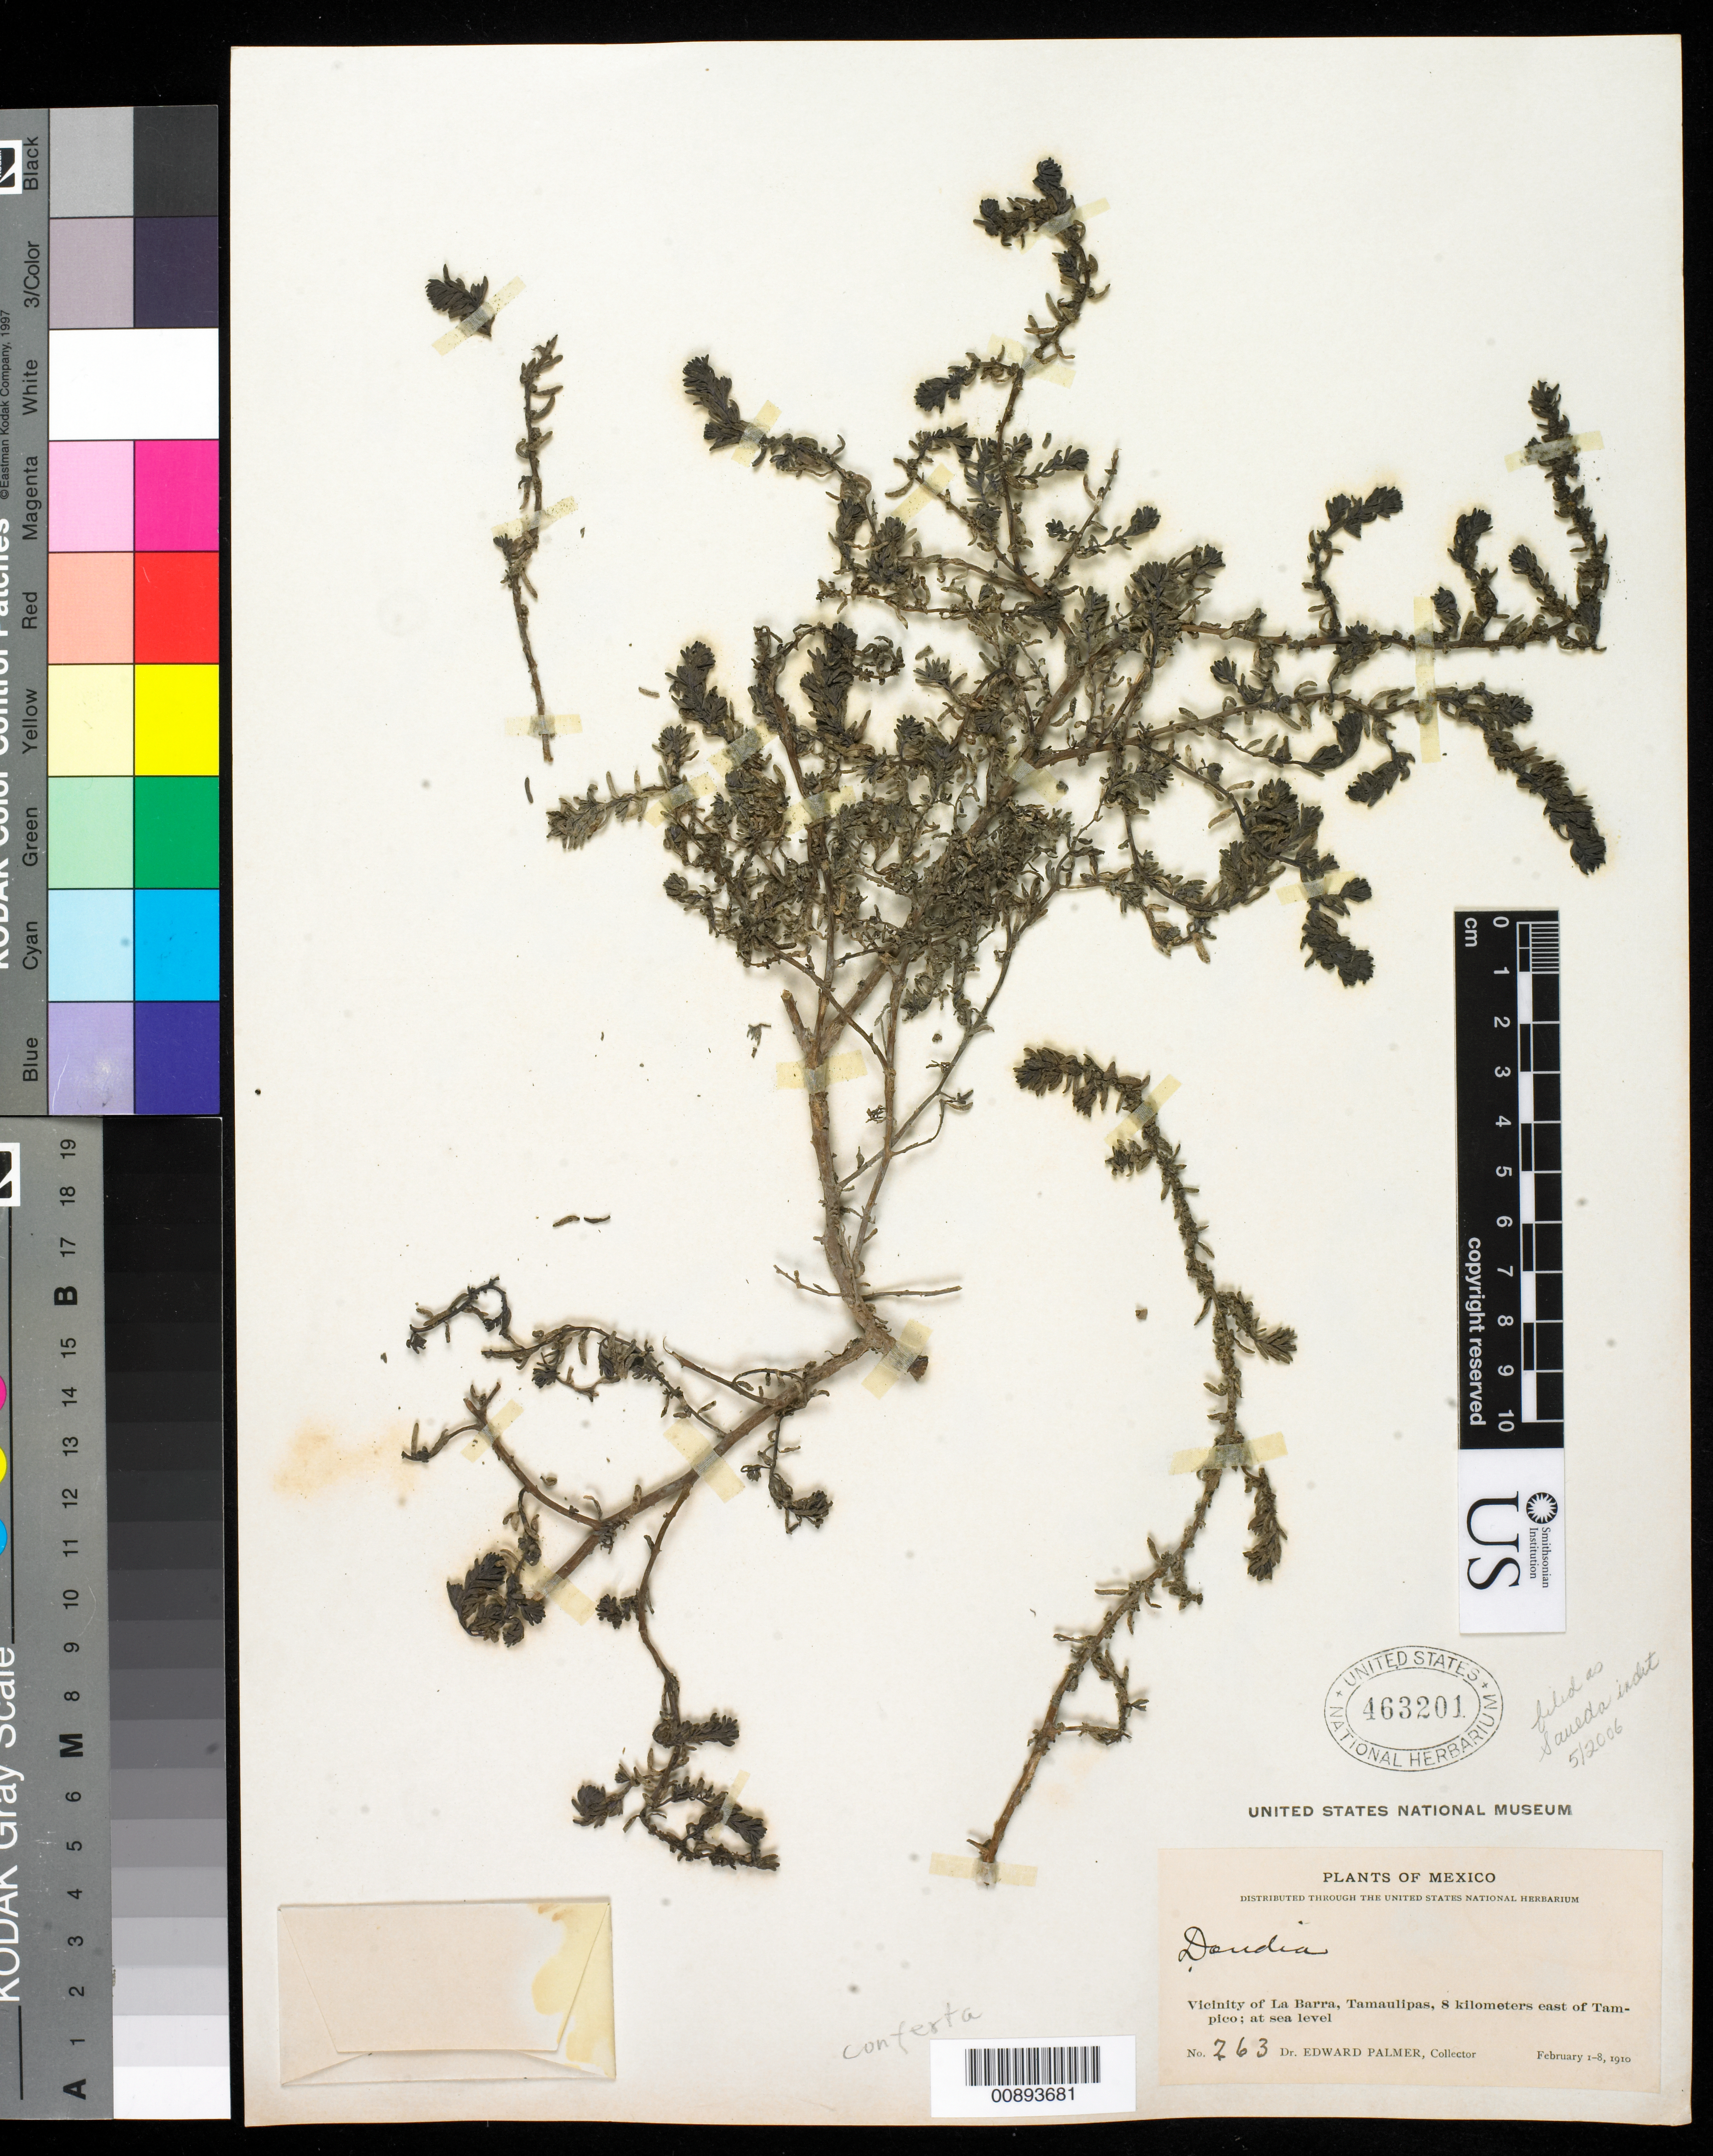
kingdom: Plantae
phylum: Tracheophyta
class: Magnoliopsida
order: Caryophyllales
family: Amaranthaceae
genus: Suaeda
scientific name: Suaeda sp.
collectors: E. Palmer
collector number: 263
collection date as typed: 01 Feb 1910 to 08 Feb 1910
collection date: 1910-02-01/1910-02-08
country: Mexico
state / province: Tamaulipas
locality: Vicinity of La Barra, 8 Kilometers east of Tampico.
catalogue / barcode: US 463201